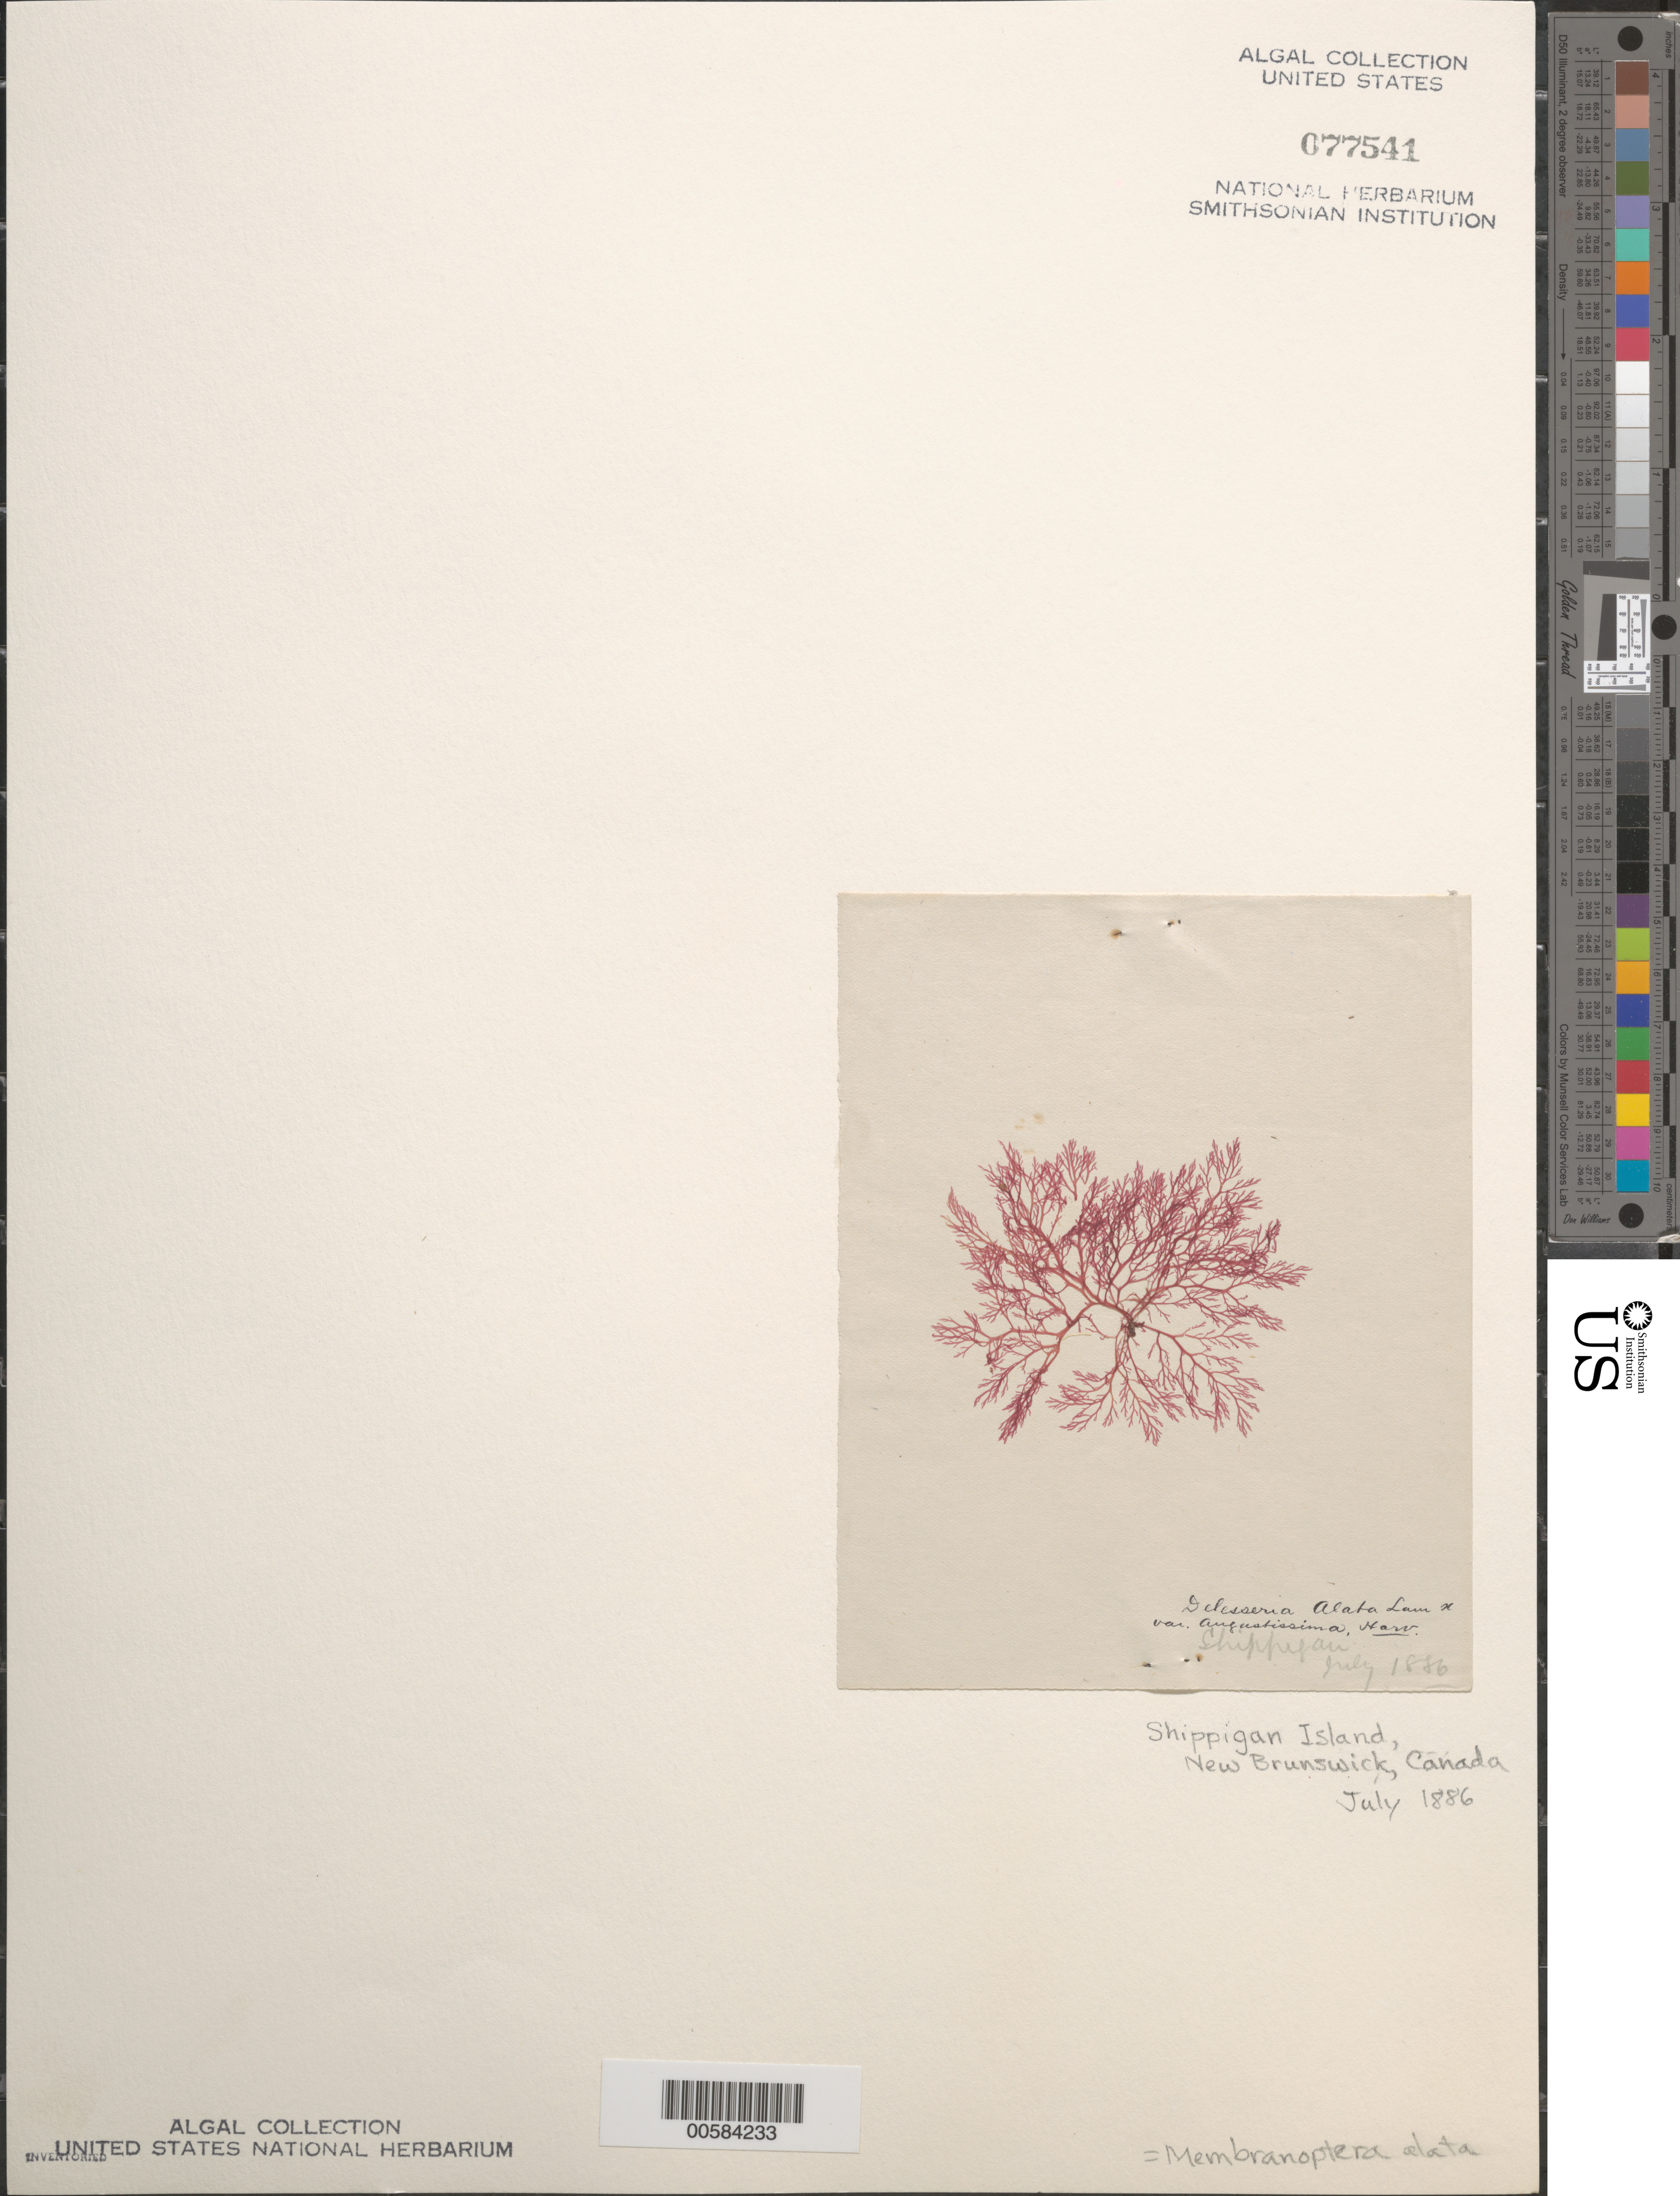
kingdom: Plantae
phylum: Rhodophyta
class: Florideophyceae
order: Ceramiales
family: Delesseriaceae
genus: Membranoptera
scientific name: Membranoptera alata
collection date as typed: Jul 1886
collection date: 1886-07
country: Canada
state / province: New Brunswick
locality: Shippigan island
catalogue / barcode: US 77541